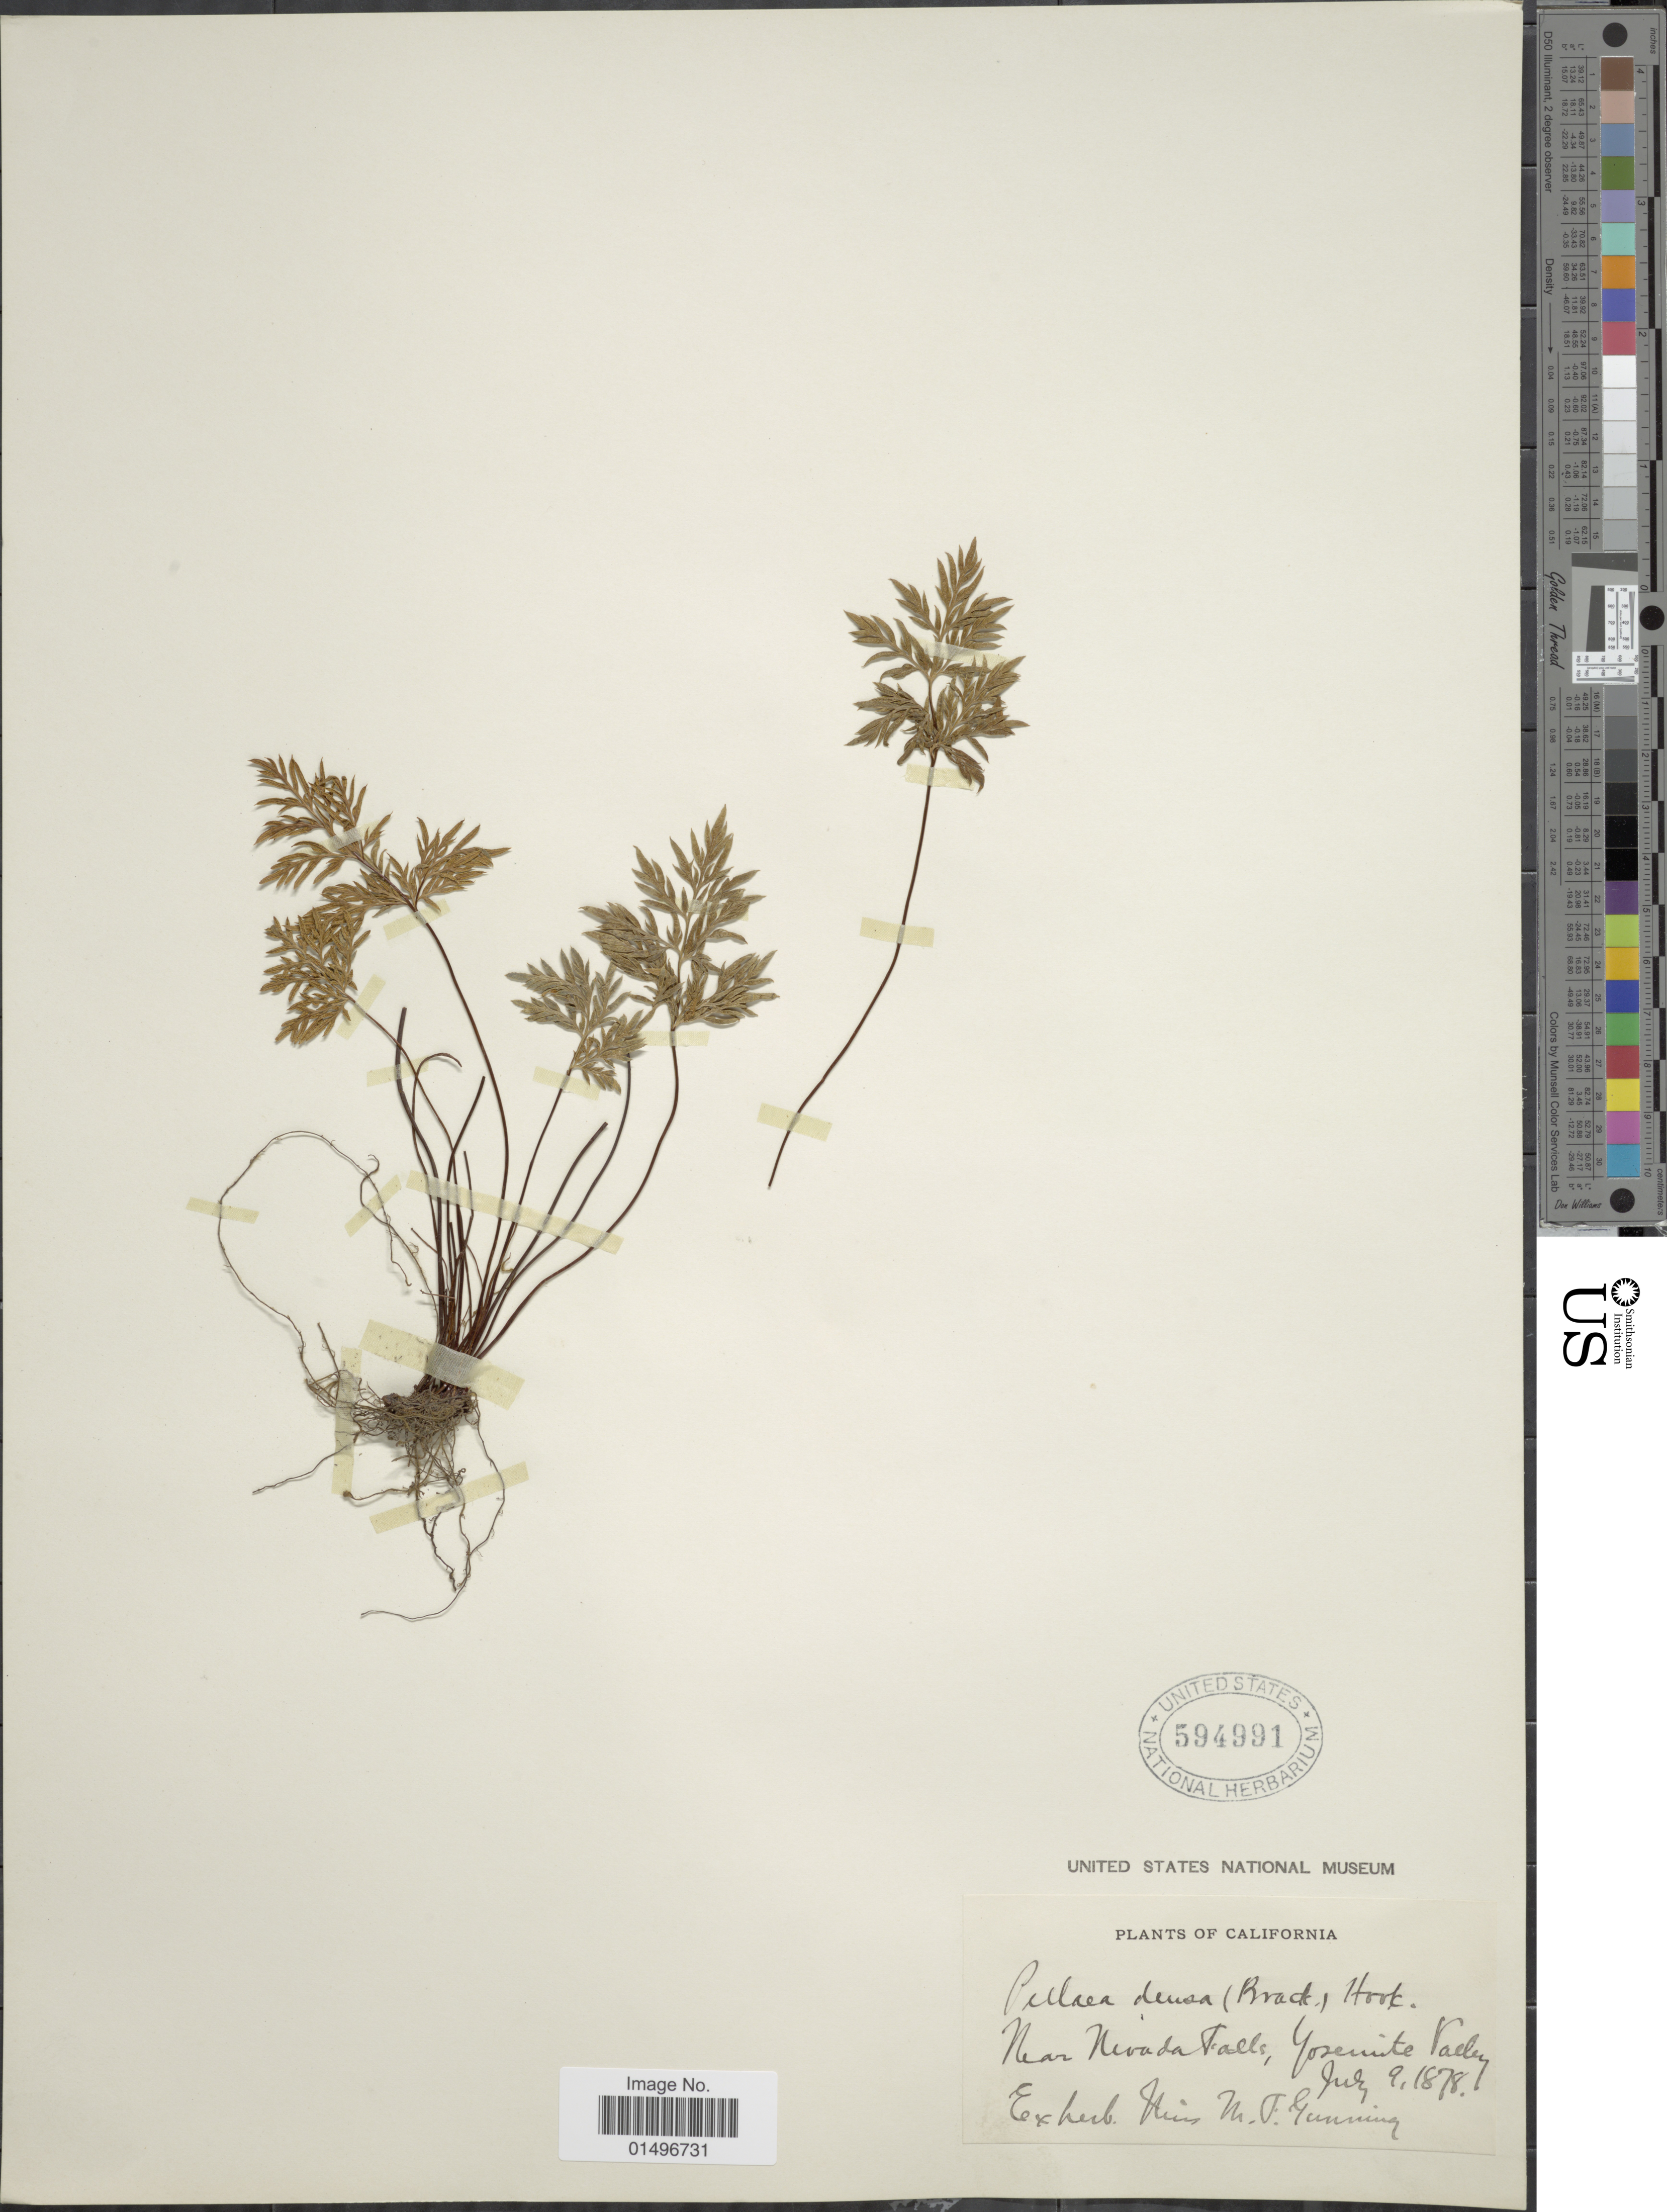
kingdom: Plantae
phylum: Tracheophyta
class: Polypodiopsida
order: Polypodiales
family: Pteridaceae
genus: Aspidotis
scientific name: Aspidotis densa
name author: (Brack.) Lellinger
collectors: ex herb. M. F. Gunning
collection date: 1878-07-09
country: United States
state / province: California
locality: California, near Nevada Falls, Yozenite Valley.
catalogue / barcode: US 594991